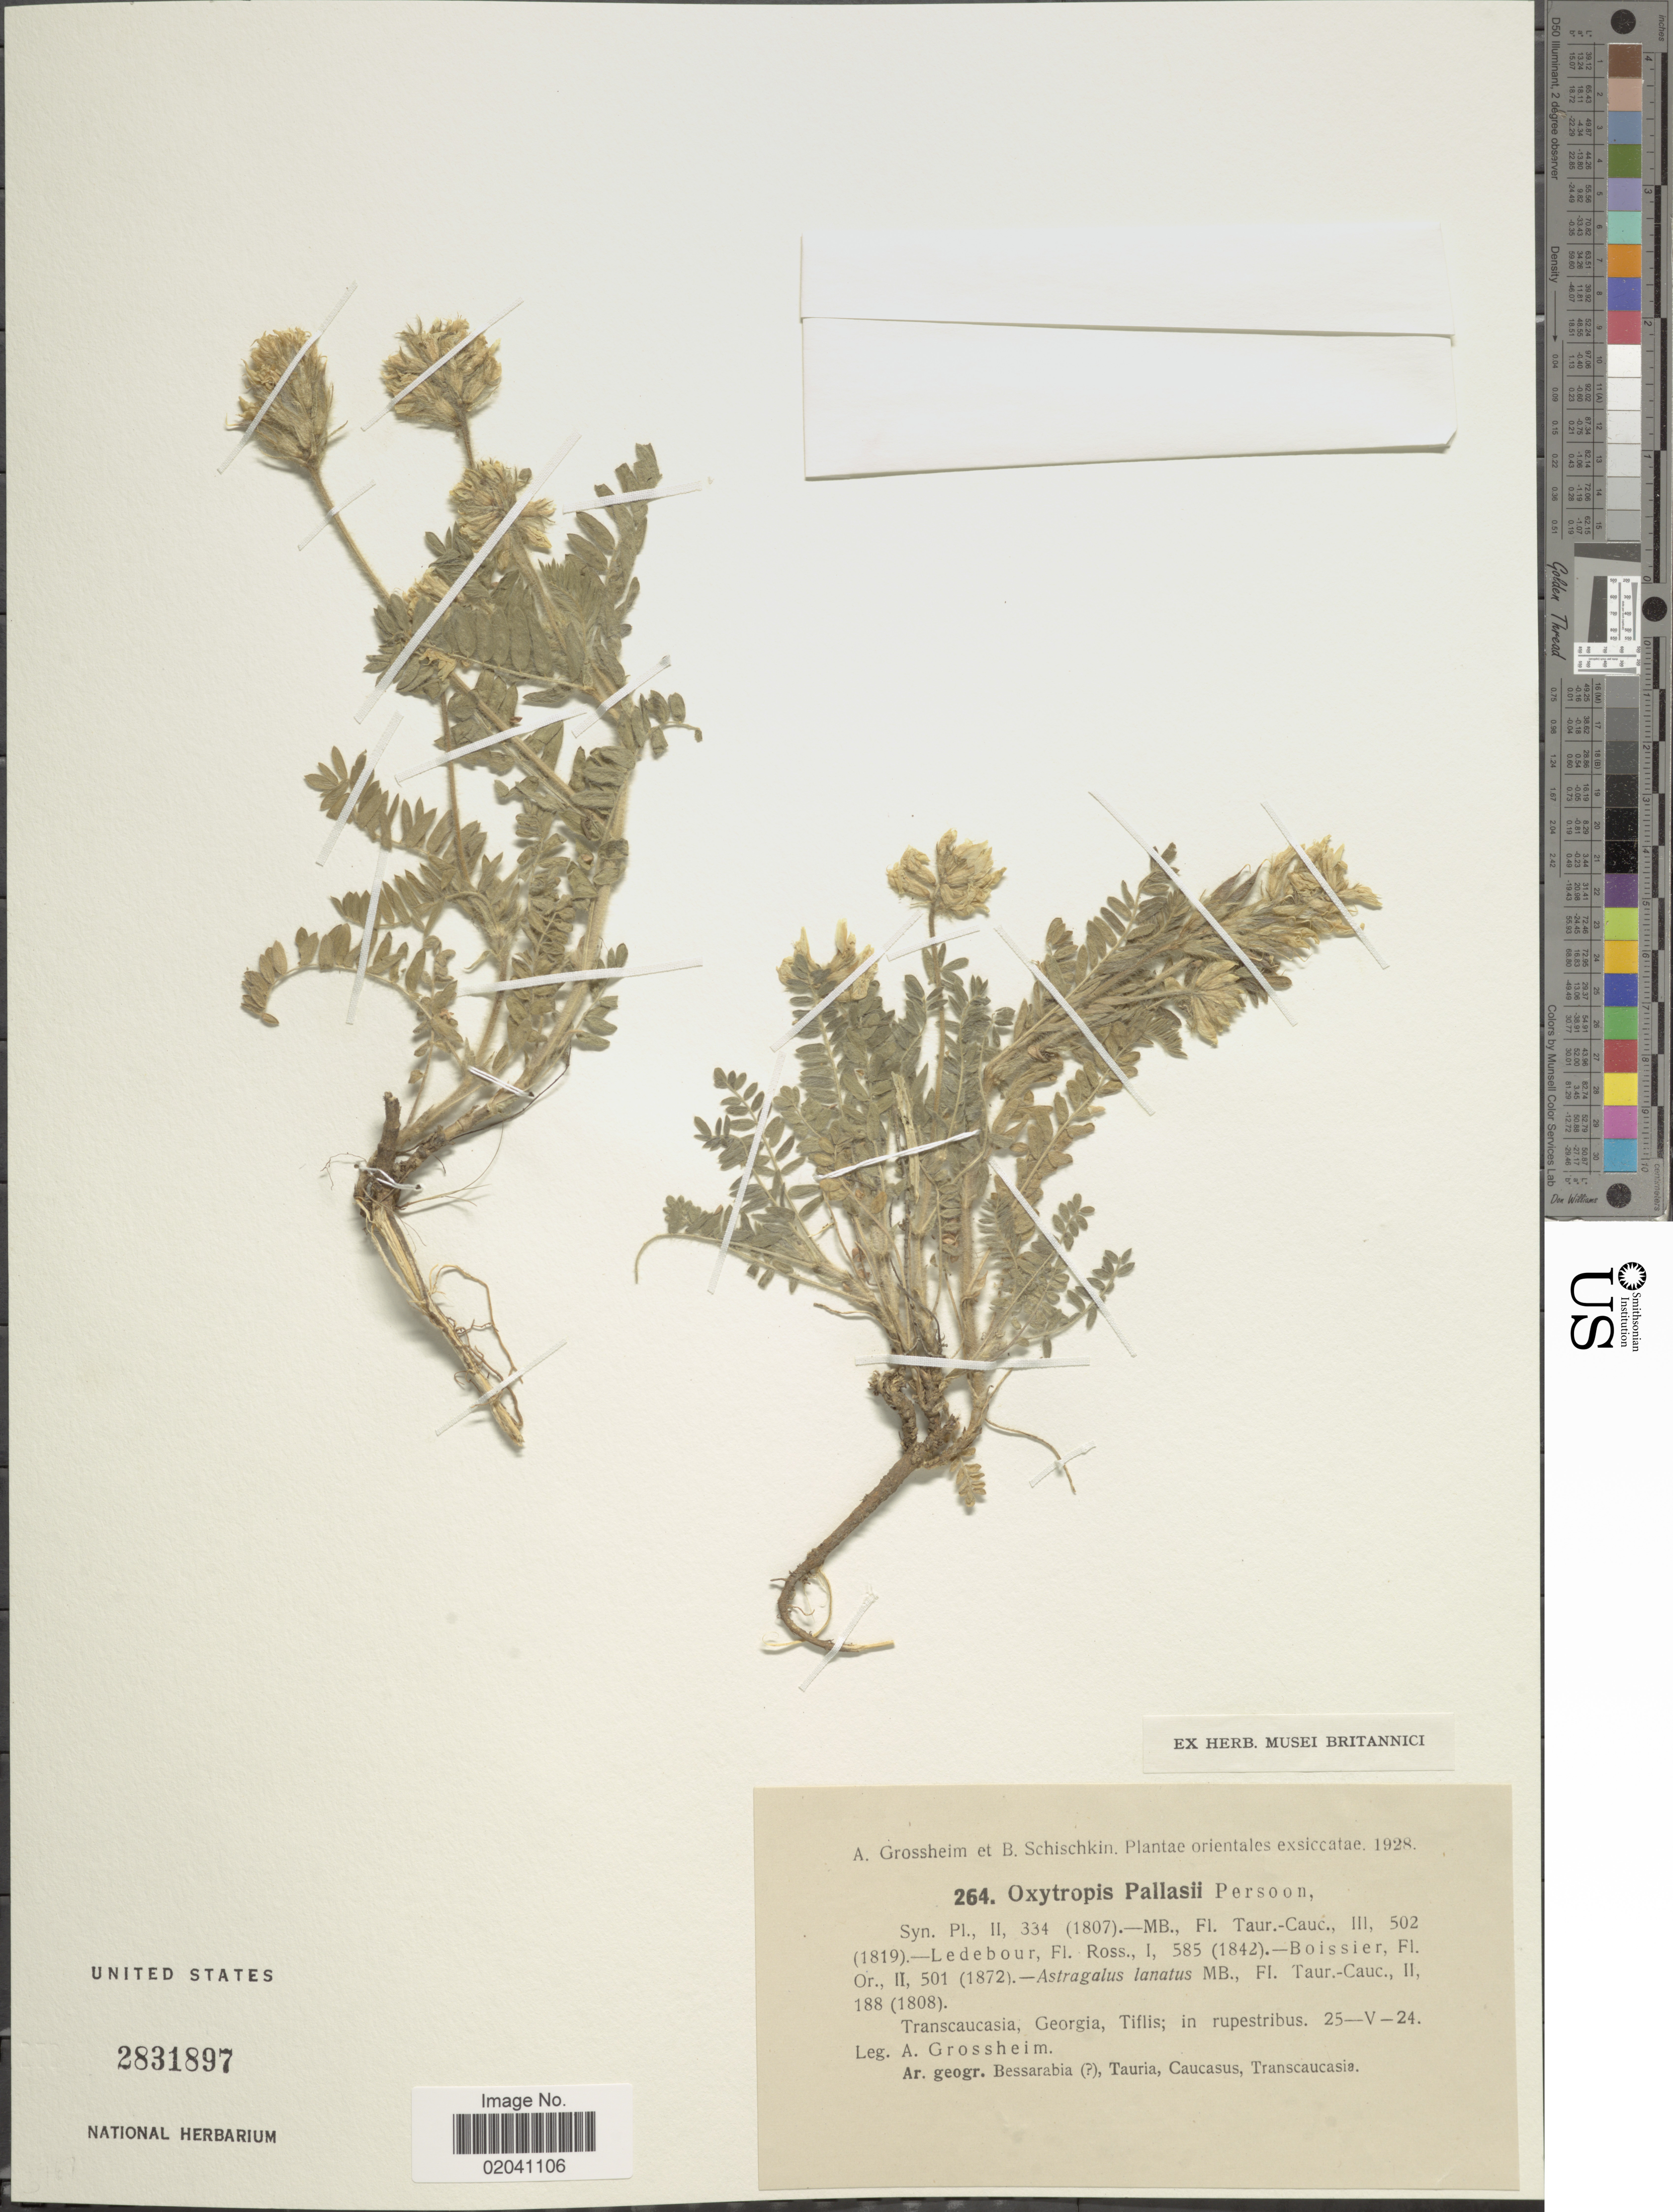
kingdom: Plantae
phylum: Tracheophyta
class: Magnoliopsida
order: Fabales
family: Fabaceae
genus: Oxytropis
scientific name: Oxytropis pallasii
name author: Pers.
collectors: A. Grossheim & B. Schischsin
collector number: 264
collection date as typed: Transcribed d/m/y: 25/5/24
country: Georgia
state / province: Tbilisi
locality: Transcaucasia, Georgia, Tiflis, in rupestribus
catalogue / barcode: US 2831897